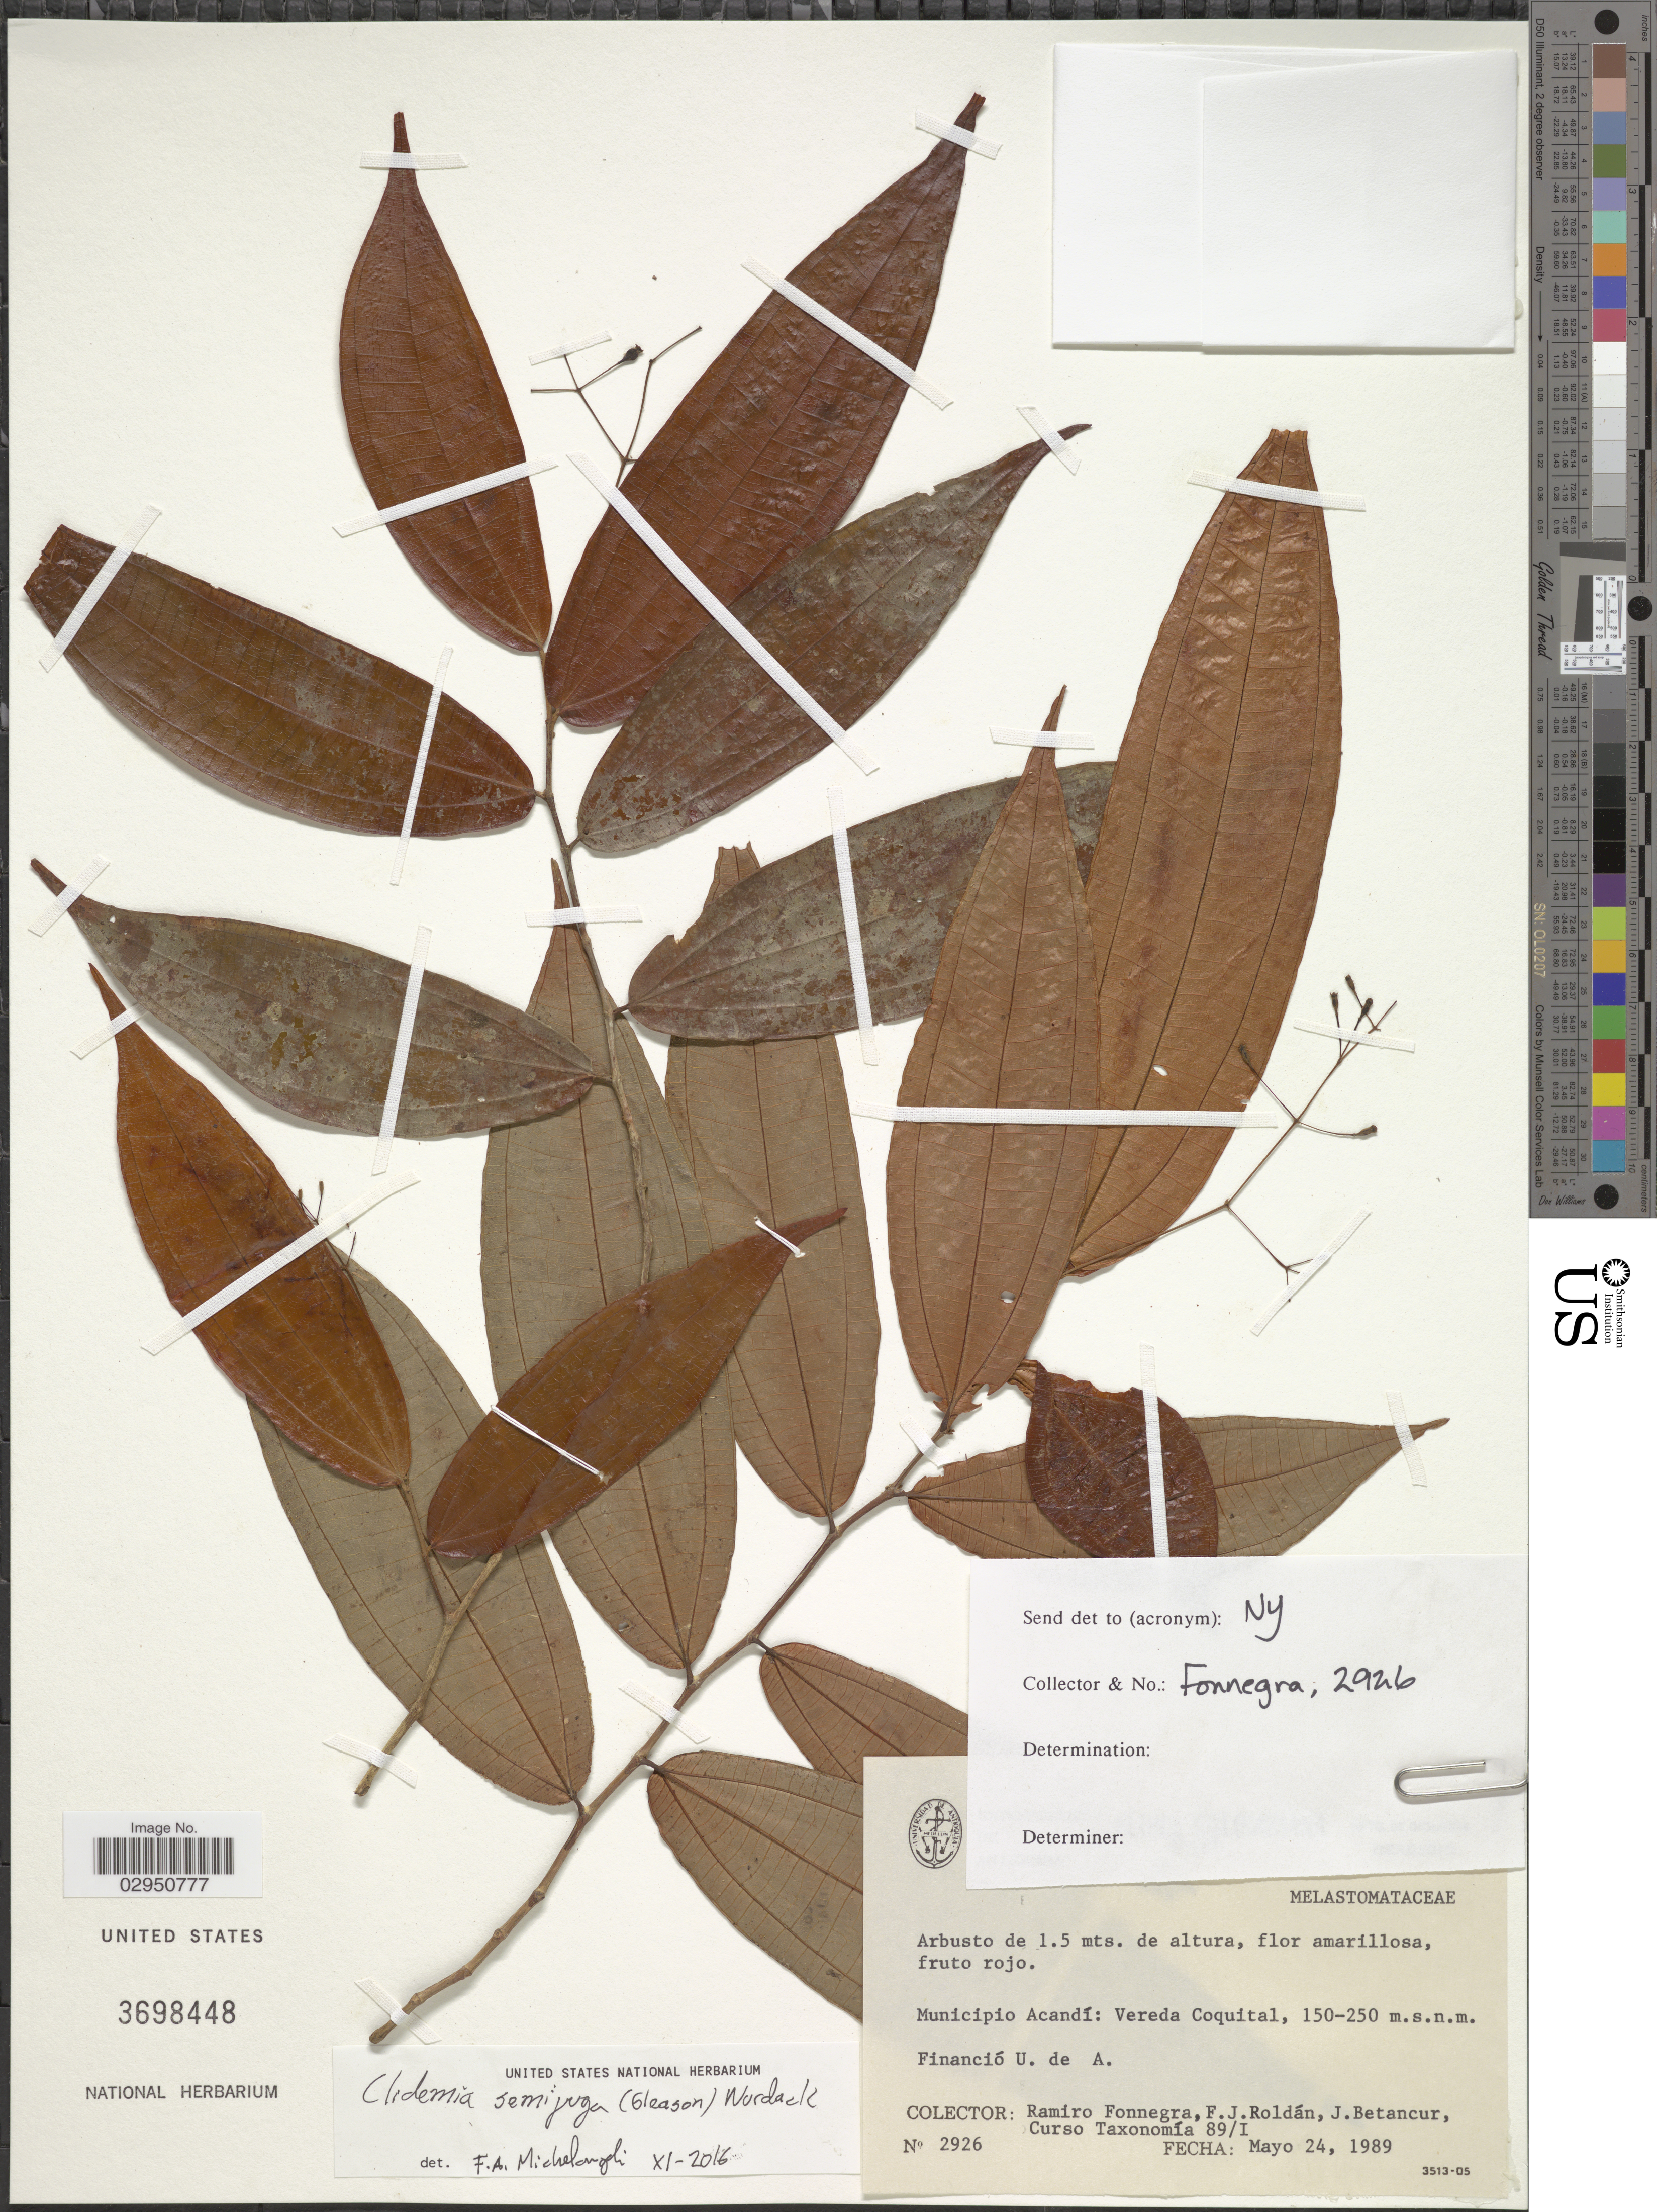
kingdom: Plantae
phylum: Tracheophyta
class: Magnoliopsida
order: Myrtales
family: Melastomataceae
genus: Clidemia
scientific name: Clidemia semijuga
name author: (Gleason) Wurdack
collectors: R. Fonnegra, F. J. Roldán, J. Betancur & Curso de Taxonomía 89-I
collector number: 2926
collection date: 1989-05-24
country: Colombia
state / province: Chocó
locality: Municipio Acandí: Vereda Coquital.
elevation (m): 150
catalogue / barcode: US 3698448